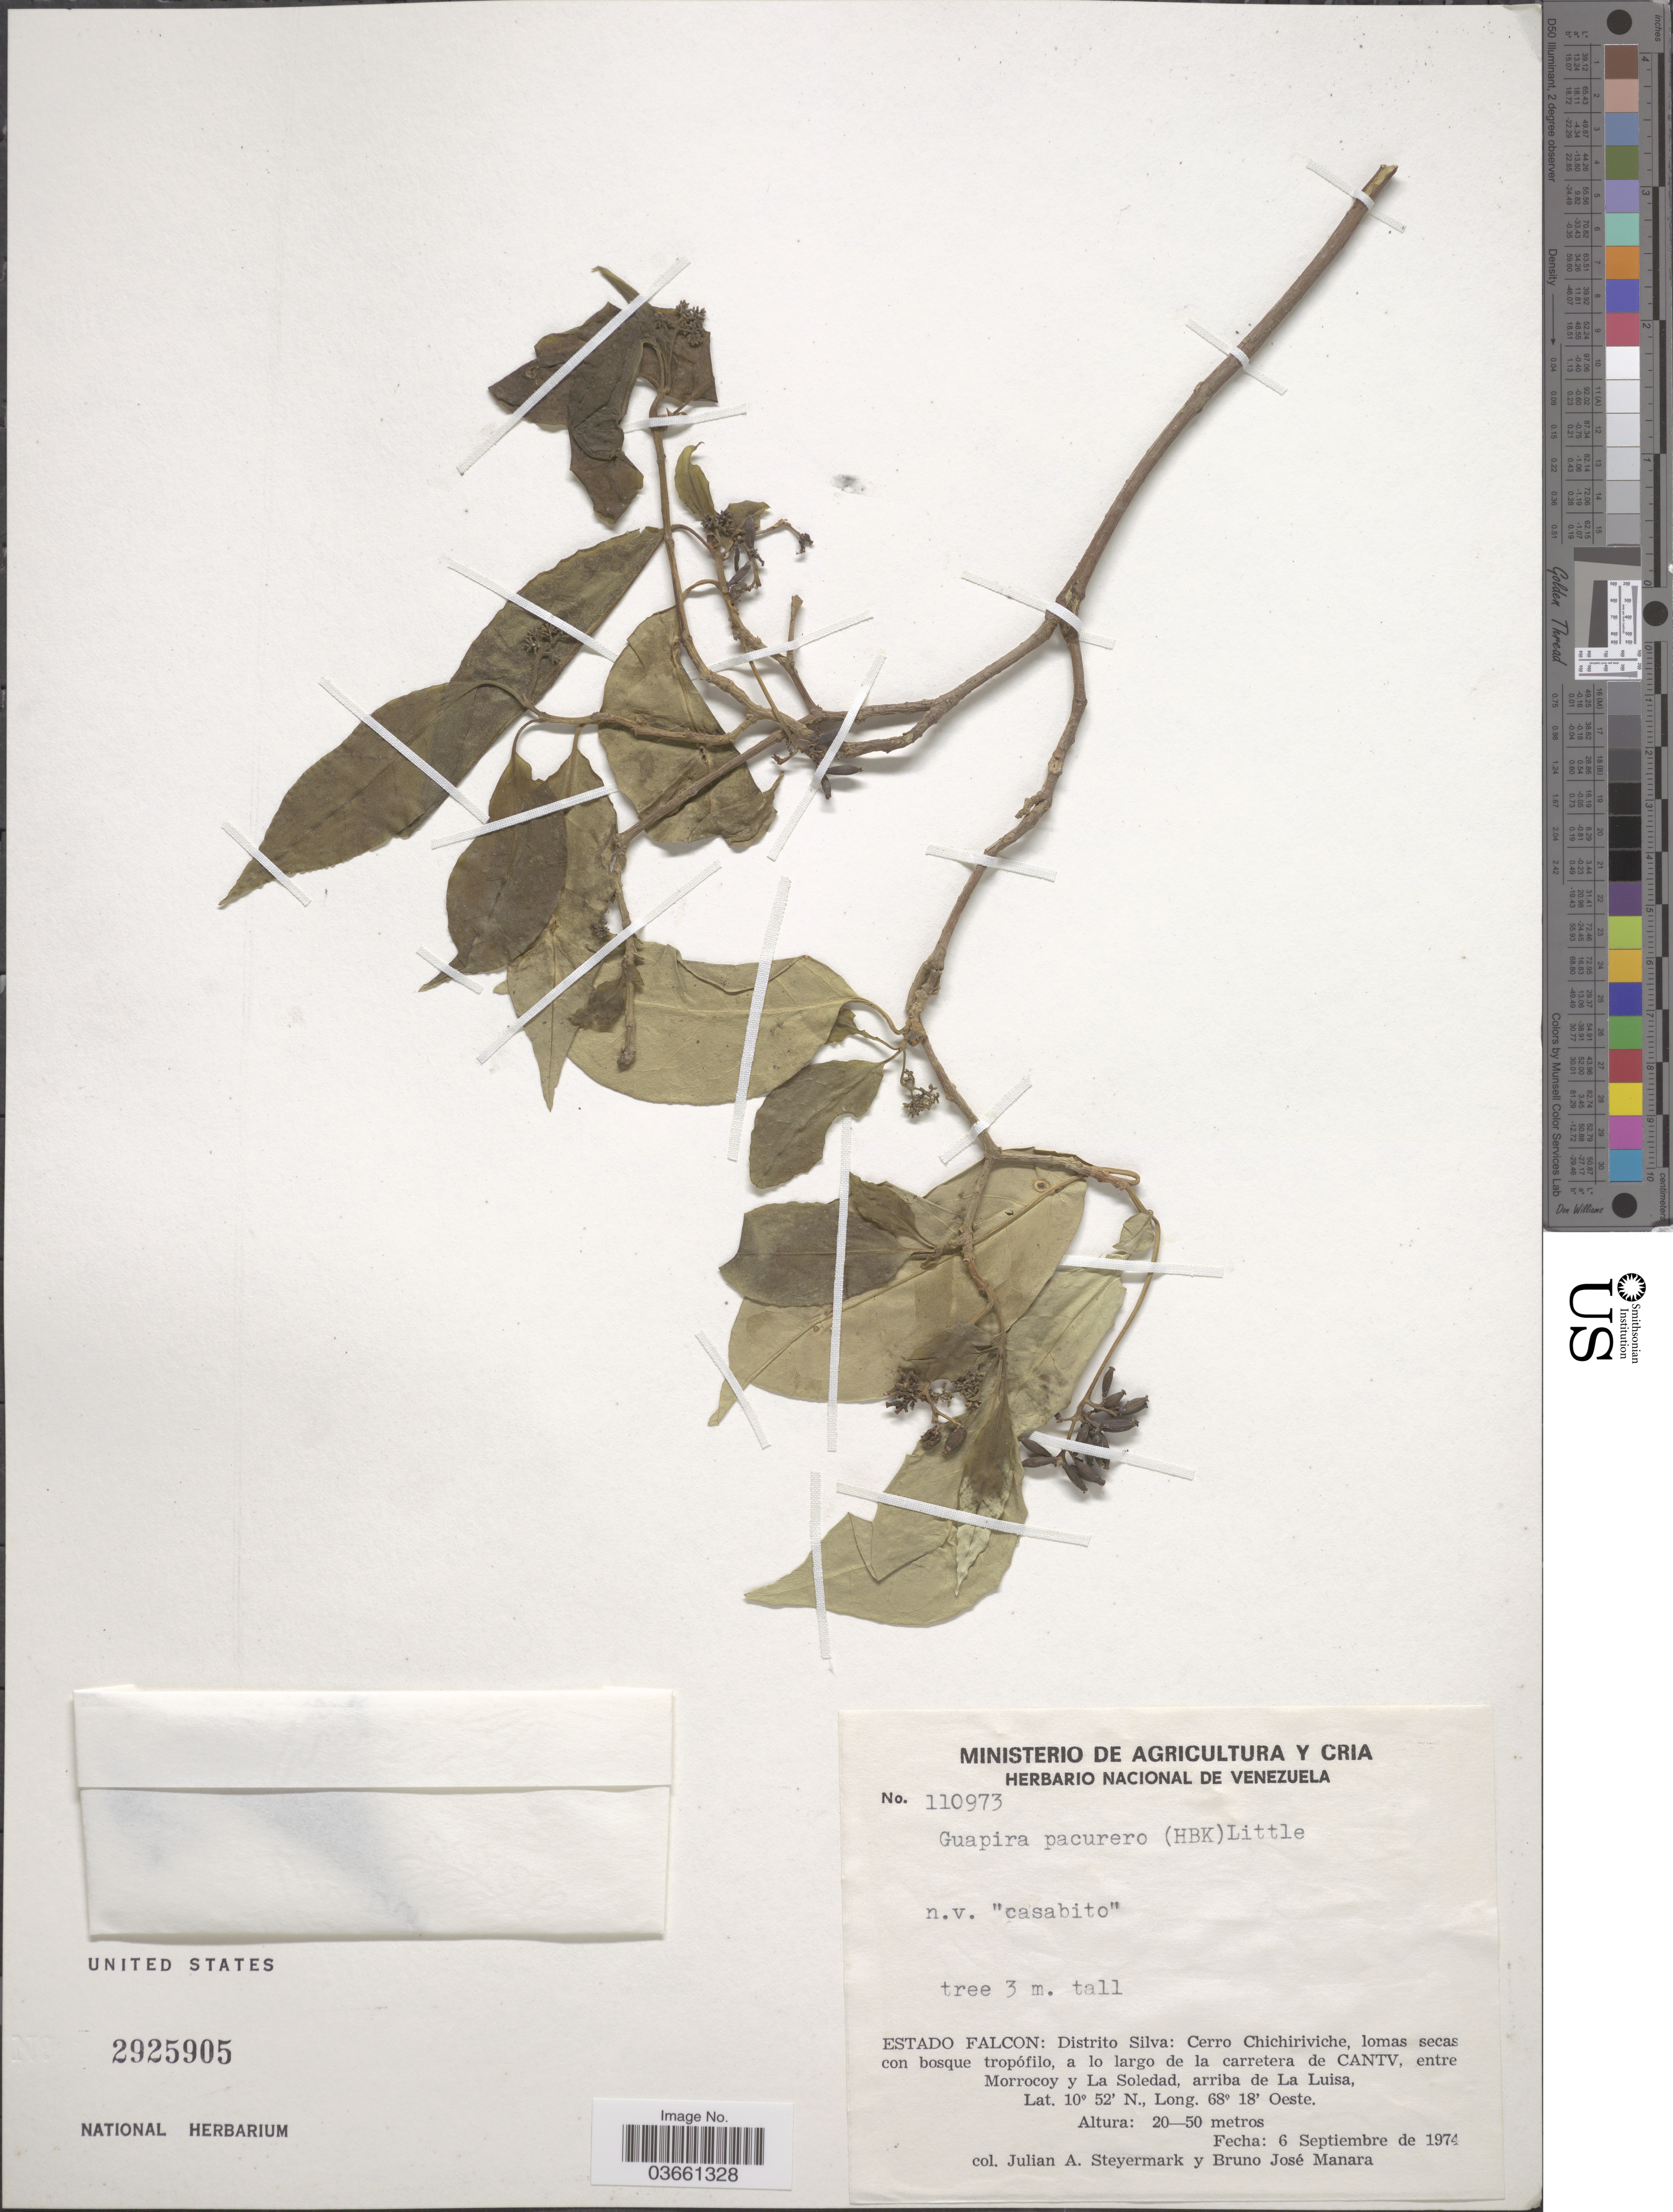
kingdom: Plantae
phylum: Tracheophyta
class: Magnoliopsida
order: Caryophyllales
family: Nyctaginaceae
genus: Guapira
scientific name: Guapira pacurero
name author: (Kunth) Little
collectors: J. Steyermark & B. Manara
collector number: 110973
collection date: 1974-09-06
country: Venezuela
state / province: Falcón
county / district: Silva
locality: Distrito Silva: Cerro Chichiriviche, lomas secas con bosque tropófilo, a lo largo de la carretera de CANTV, entre Morrocoy y La Soledad, arriba de La Luisa.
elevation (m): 20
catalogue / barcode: US 2925905